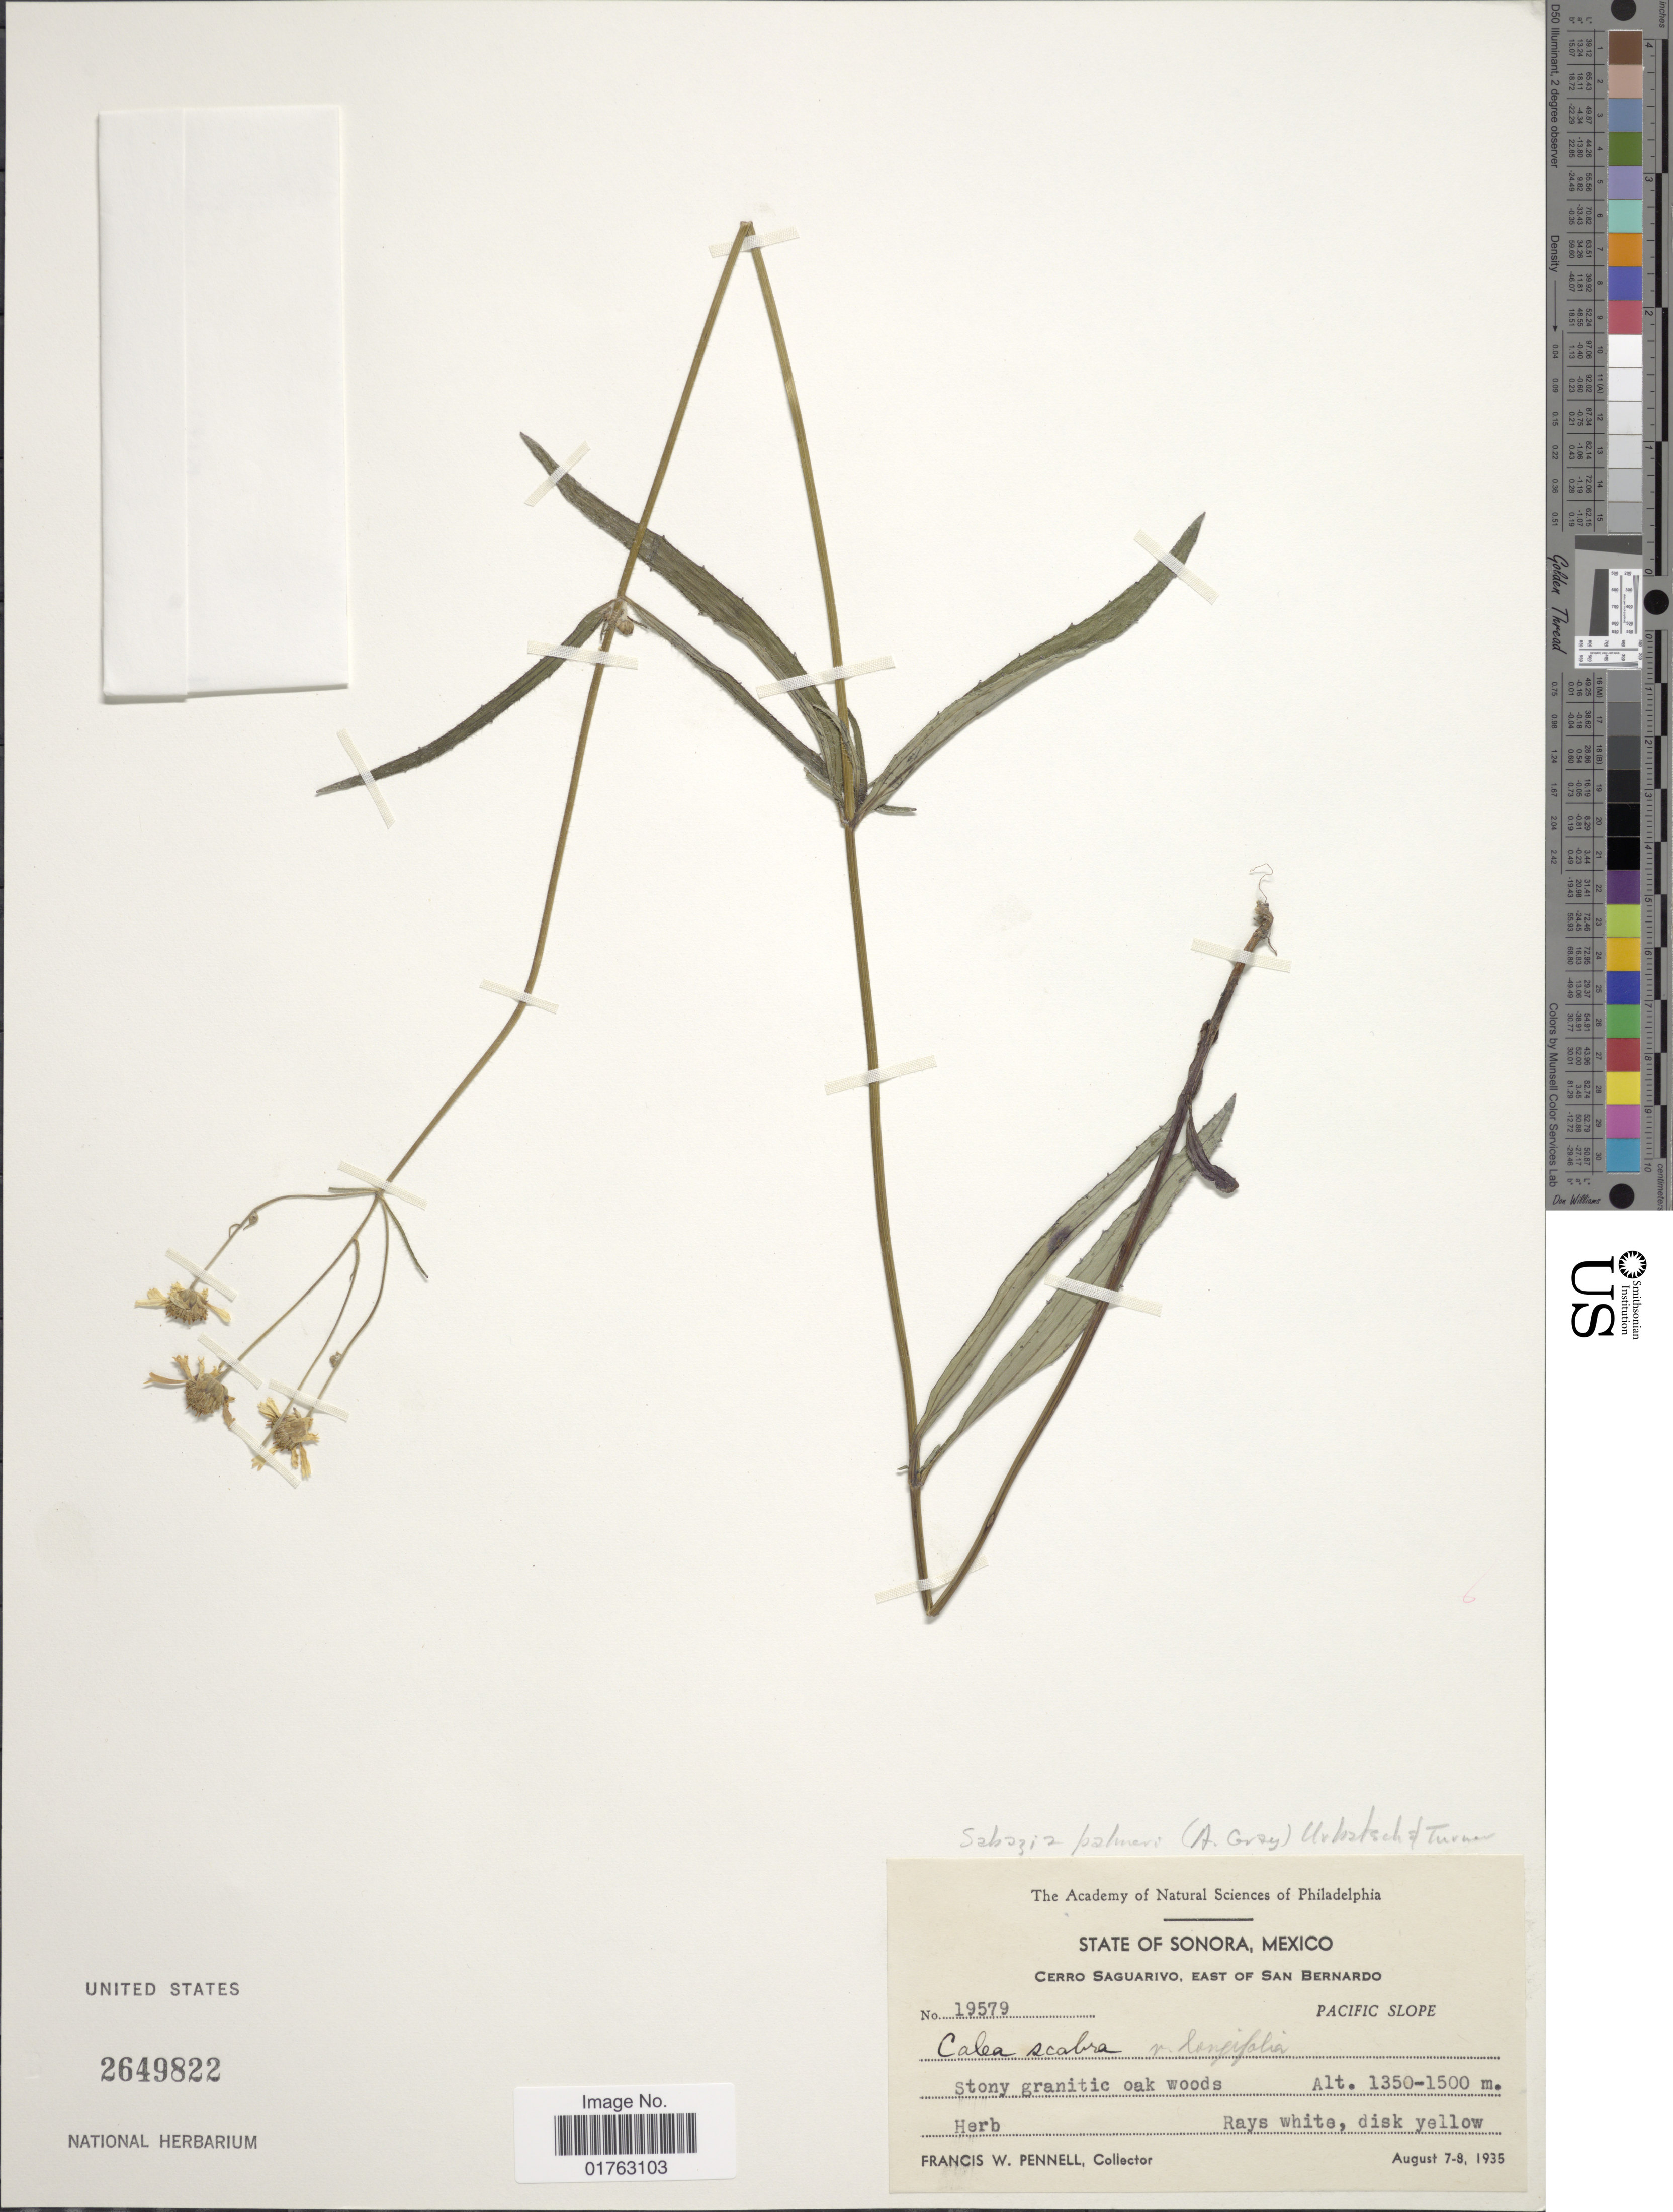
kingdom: Plantae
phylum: Tracheophyta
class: Magnoliopsida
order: Asterales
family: Asteraceae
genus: Sabazia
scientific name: Sabazia palmeri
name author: (S. Watson ex A. Gray) & B.L. Turner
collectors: F. W. Pennell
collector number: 19579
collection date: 1935-08-07/1935-08-08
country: Mexico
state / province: Sonora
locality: Cerro Saguarivo, east of San Bernardo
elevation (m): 1350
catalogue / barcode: US 2649822